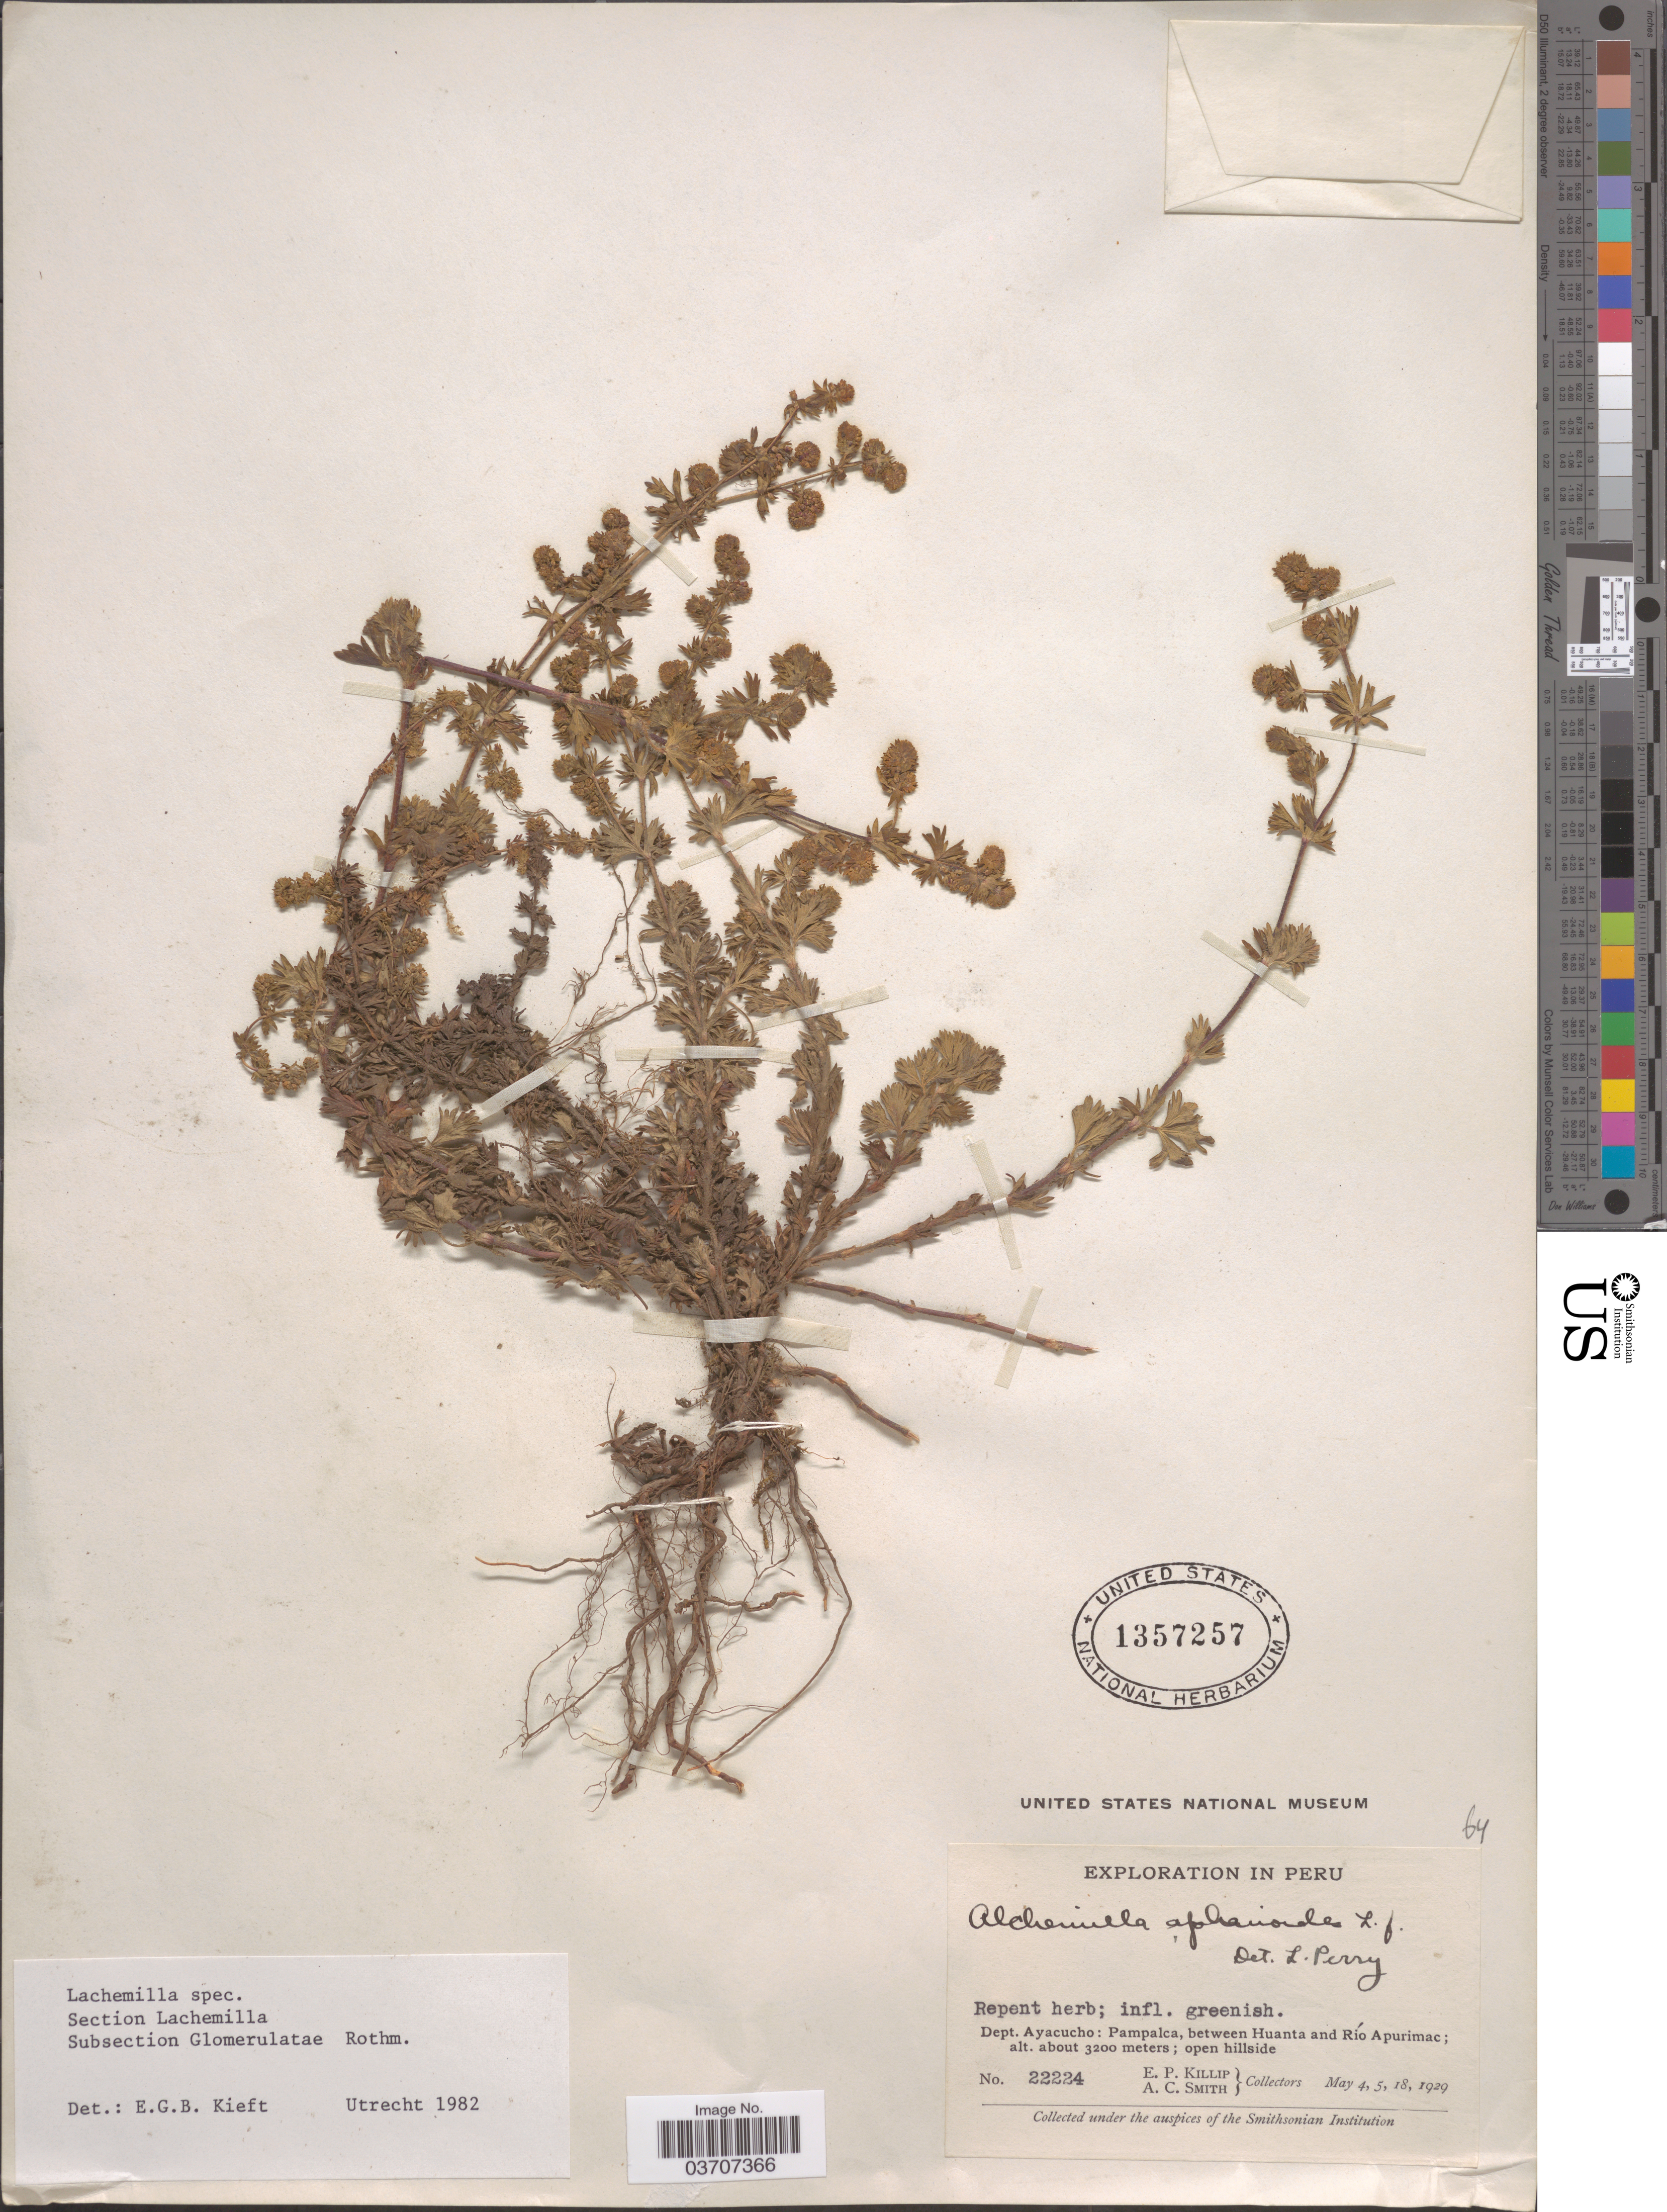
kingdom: Plantae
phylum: Tracheophyta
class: Magnoliopsida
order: Rosales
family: Rosaceae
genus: Lachemilla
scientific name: Lachemilla sp.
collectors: E. P. Killip & A. C. Smith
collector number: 22224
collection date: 1929-05-04/1929-05-18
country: Peru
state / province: Ayacucho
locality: Dept. Ayacucho: Pampalca, between Huanta and Río Apurimac.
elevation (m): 3200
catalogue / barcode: US 1357257